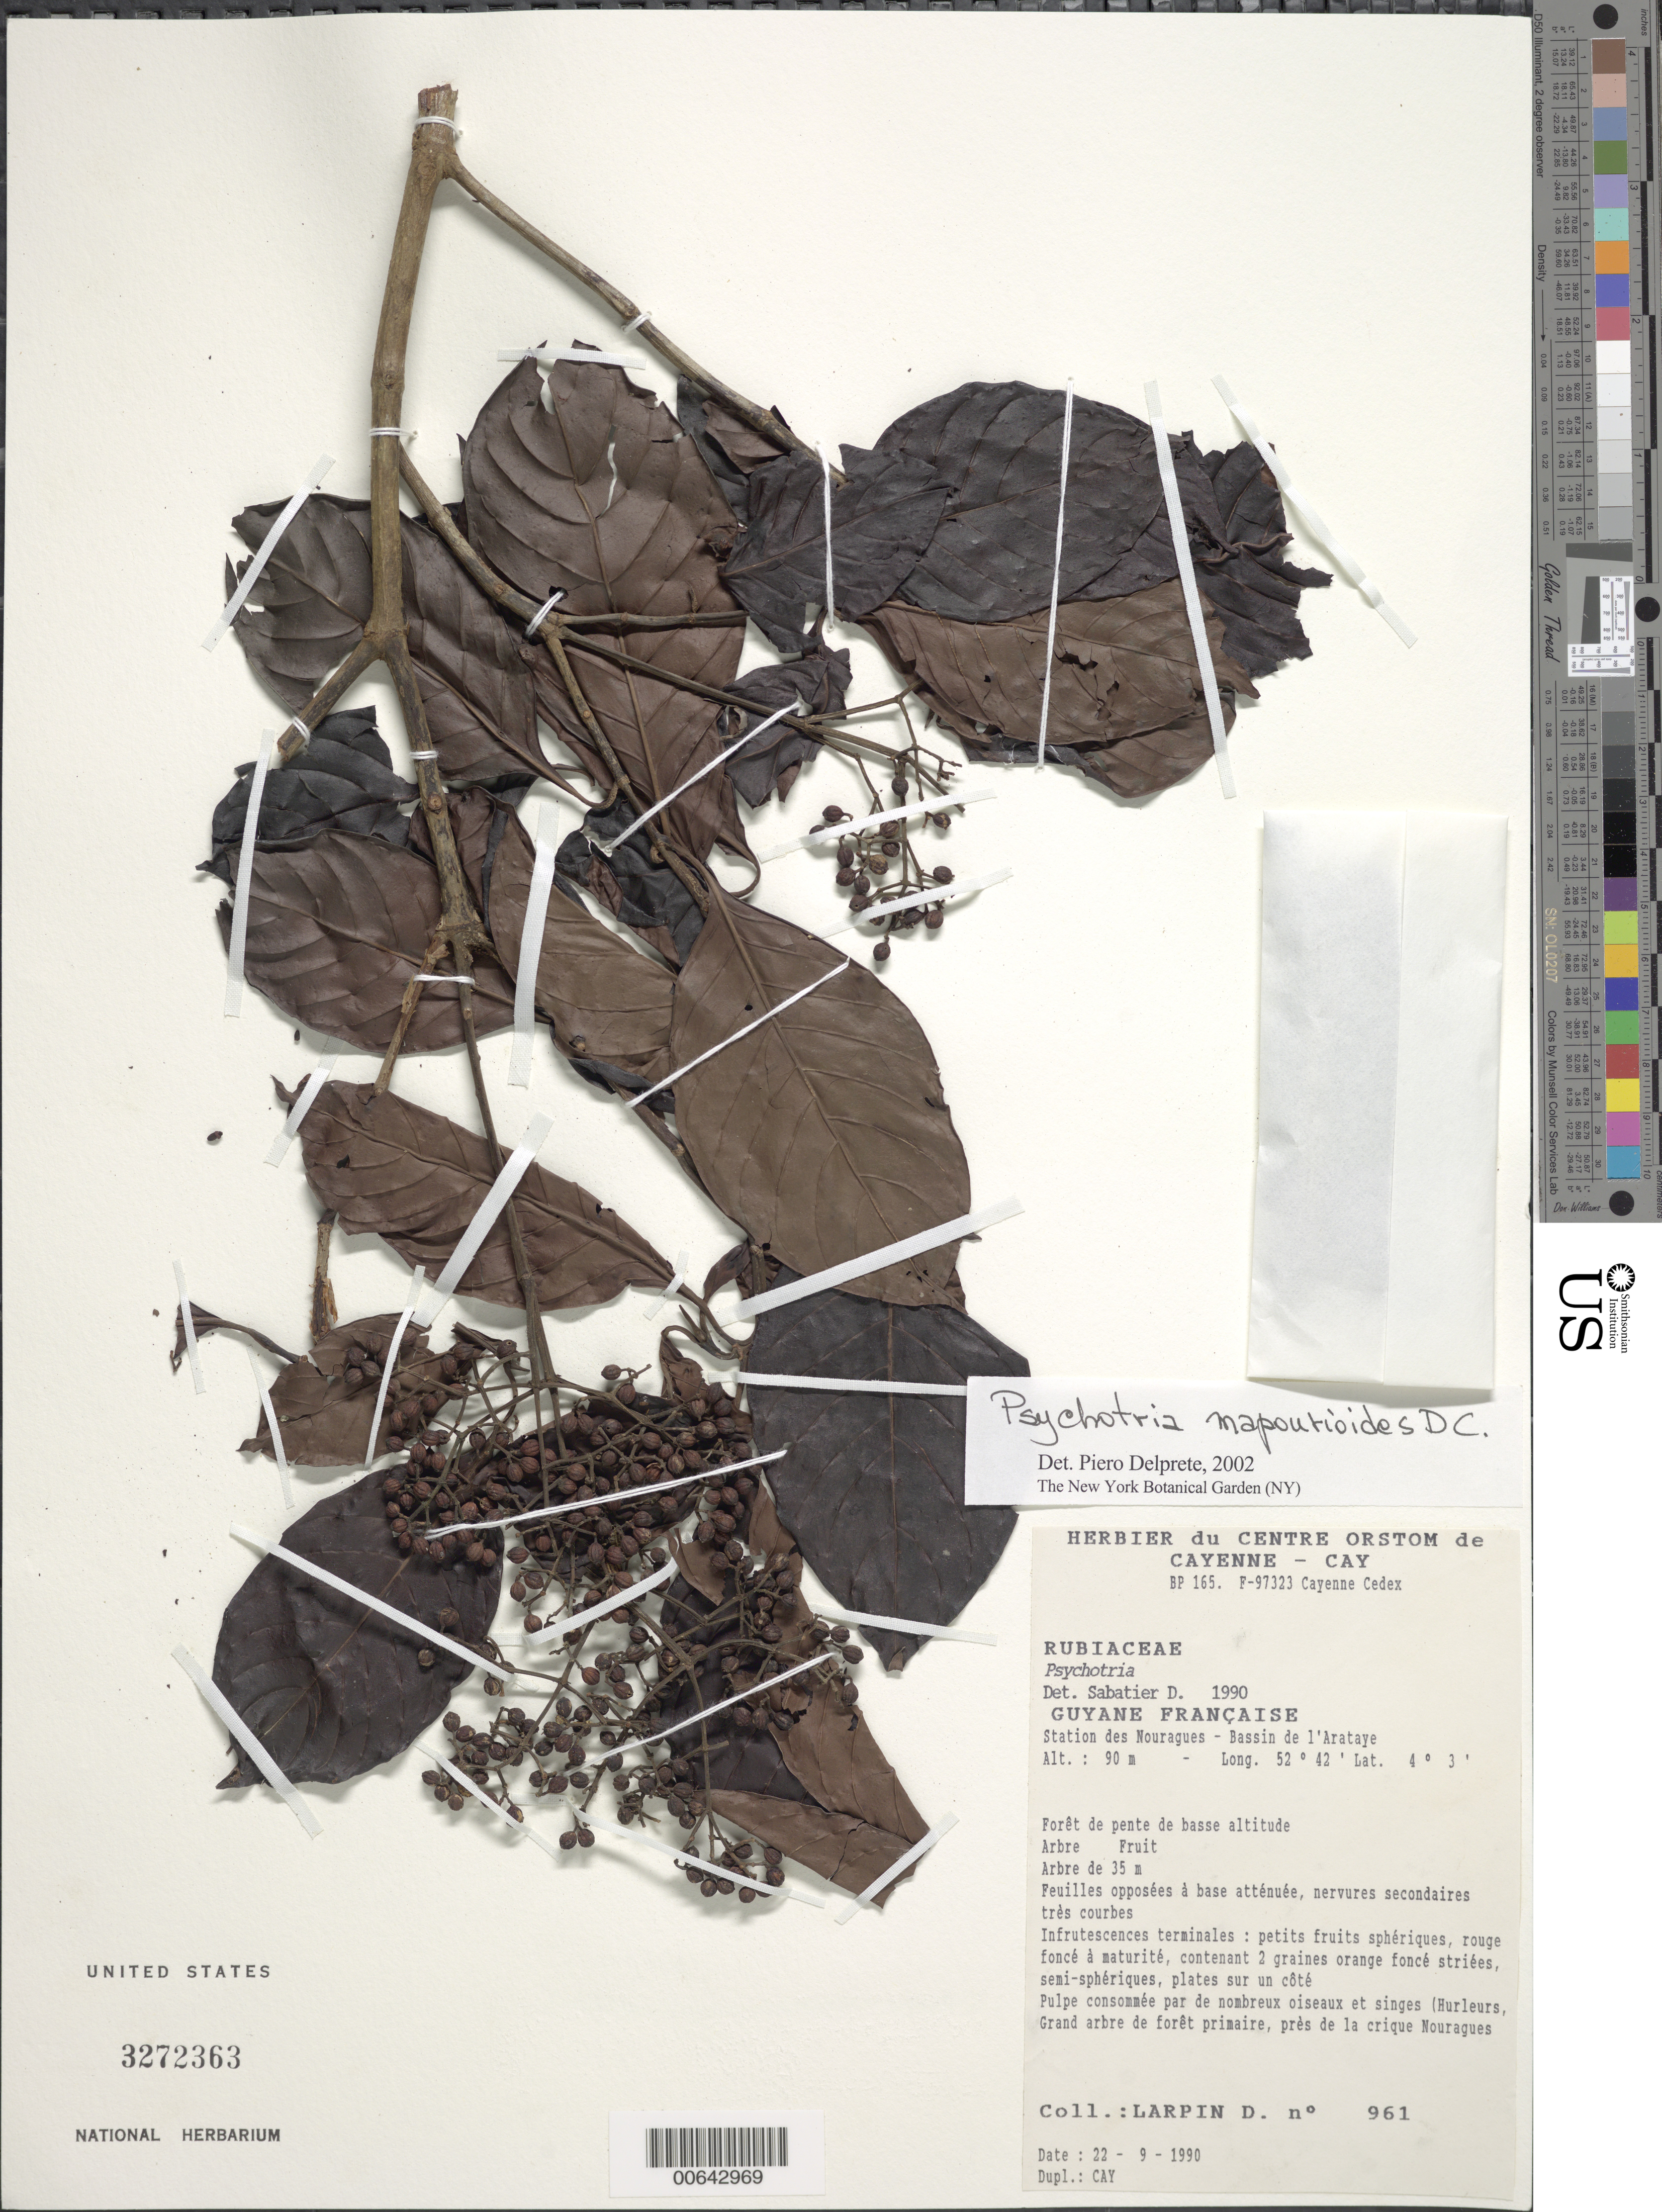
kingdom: Plantae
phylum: Tracheophyta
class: Magnoliopsida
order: Gentianales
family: Rubiaceae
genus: Psychotria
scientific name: Psychotria mapourioides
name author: DC.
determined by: Delprete, P. G., Herb. de Guyane Cay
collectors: D. Larpin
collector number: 961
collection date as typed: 22-Sep-90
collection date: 1990-09-22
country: French Guiana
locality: Station des Nouragues, Bassin de l'Approuague, Arataye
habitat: Low altitude slope forest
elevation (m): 90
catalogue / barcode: US 3272363